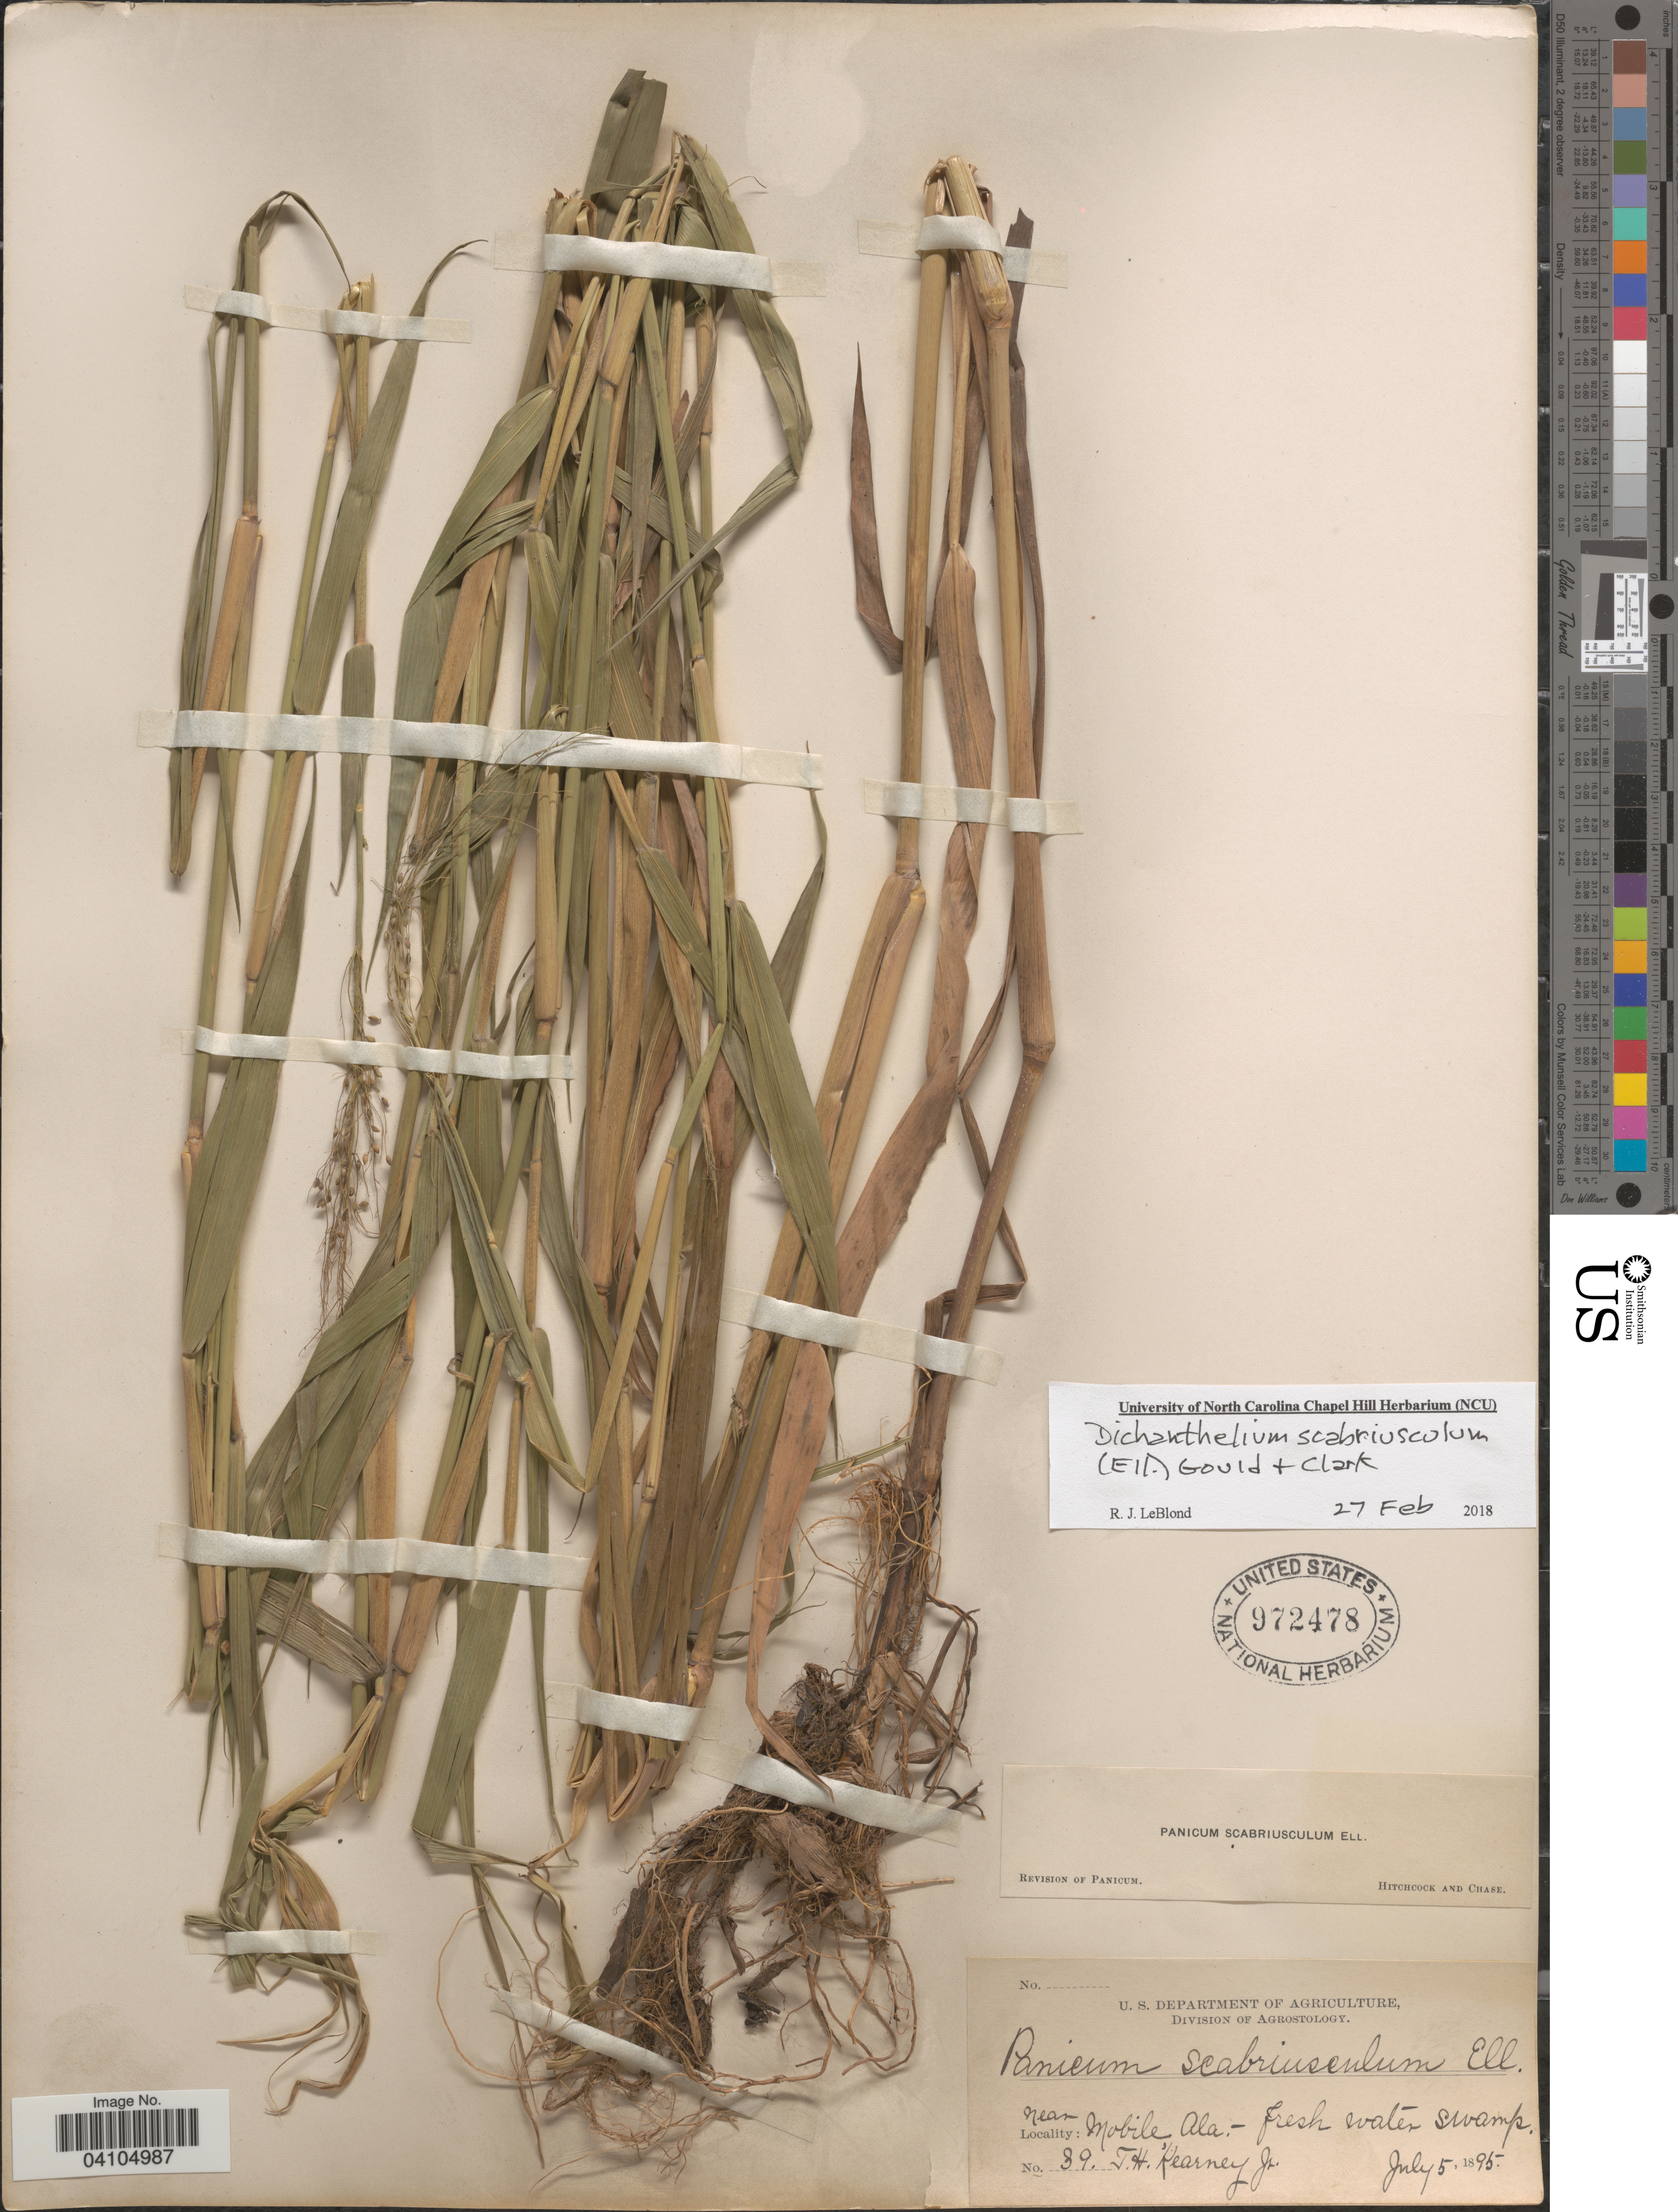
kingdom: Plantae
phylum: Tracheophyta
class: Liliopsida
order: Poales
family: Poaceae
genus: Dichanthelium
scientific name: Dichanthelium scabriusculum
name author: (Elliott) Gould & C.A. Clark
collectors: T. H. Kearney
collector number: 39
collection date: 1895-07-05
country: United States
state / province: Alabama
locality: Near Mobile.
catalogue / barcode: US 972478